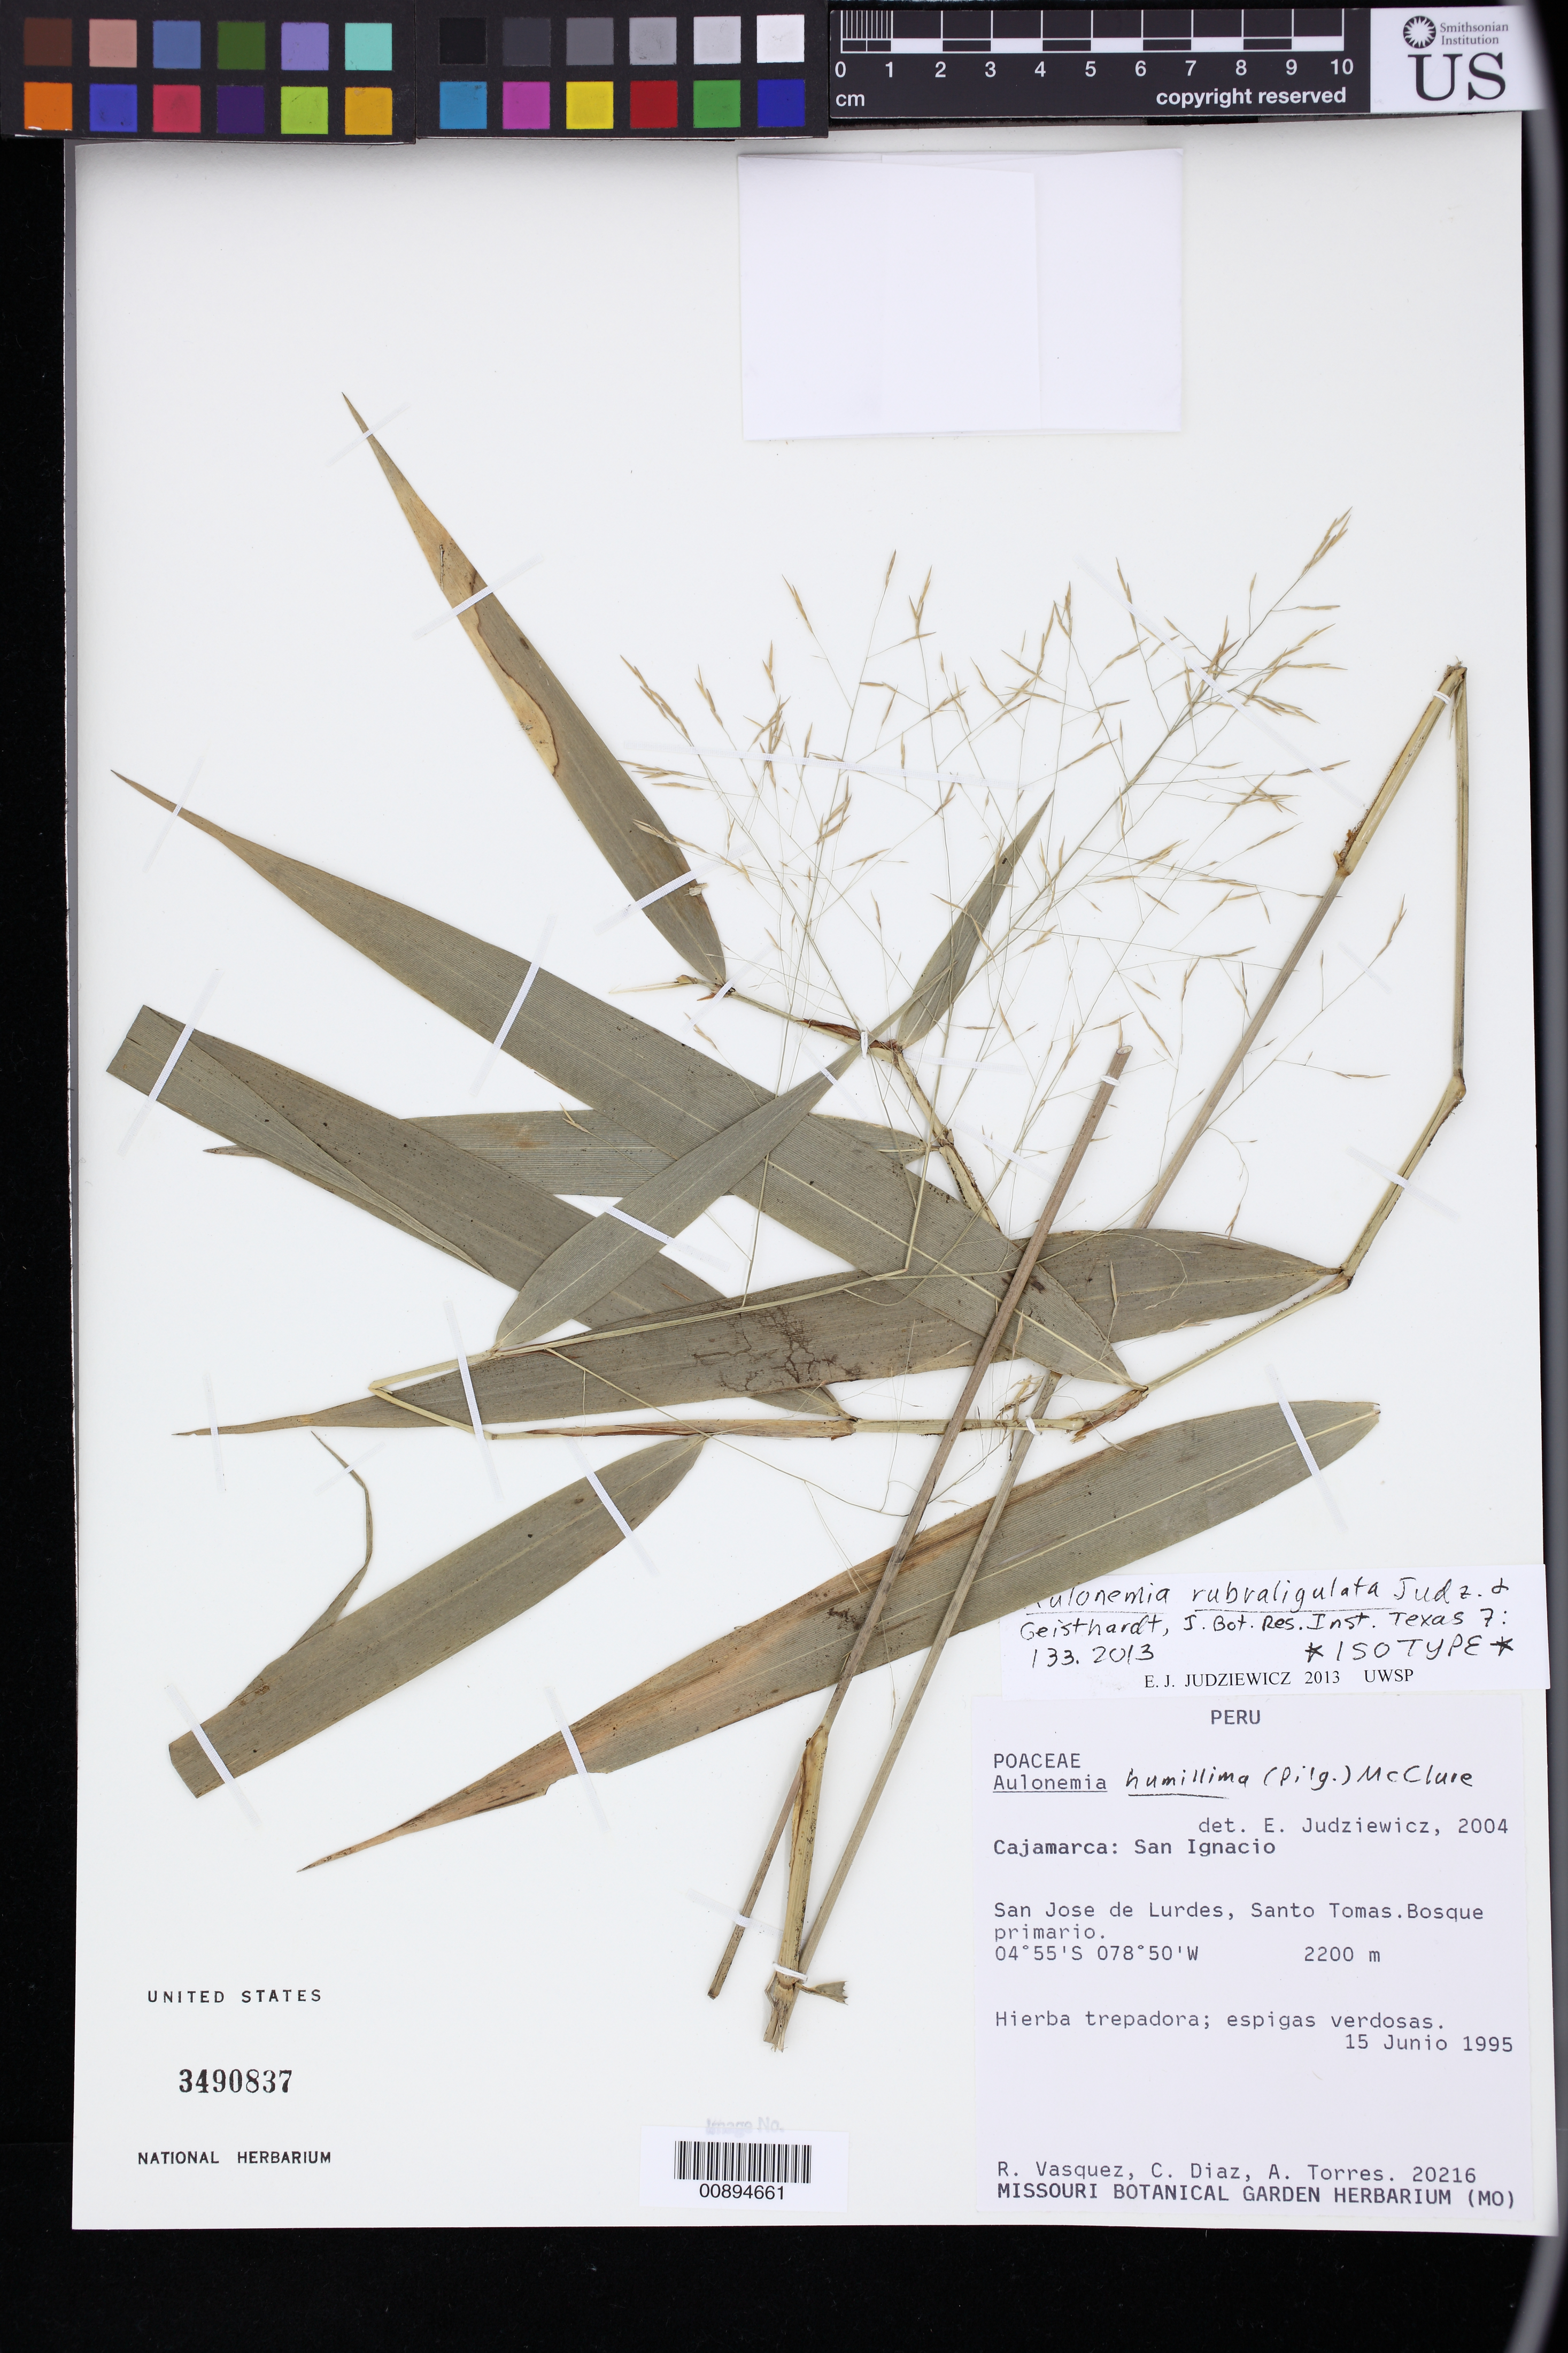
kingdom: Plantae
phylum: Tracheophyta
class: Liliopsida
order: Poales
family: Poaceae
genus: Aulonemia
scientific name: Aulonemia rubroligulata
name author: Judz. & Geisth.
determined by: Judziewicz, E. J.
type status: Isotype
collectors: R. Vásquez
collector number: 20216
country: Peru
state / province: Cajamarca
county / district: San Ignacio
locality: Cajamarca: San Ignacio. San Jose de Lurdes, Santo Tomas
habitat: Bosque primario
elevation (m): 2200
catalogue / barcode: US 3490837